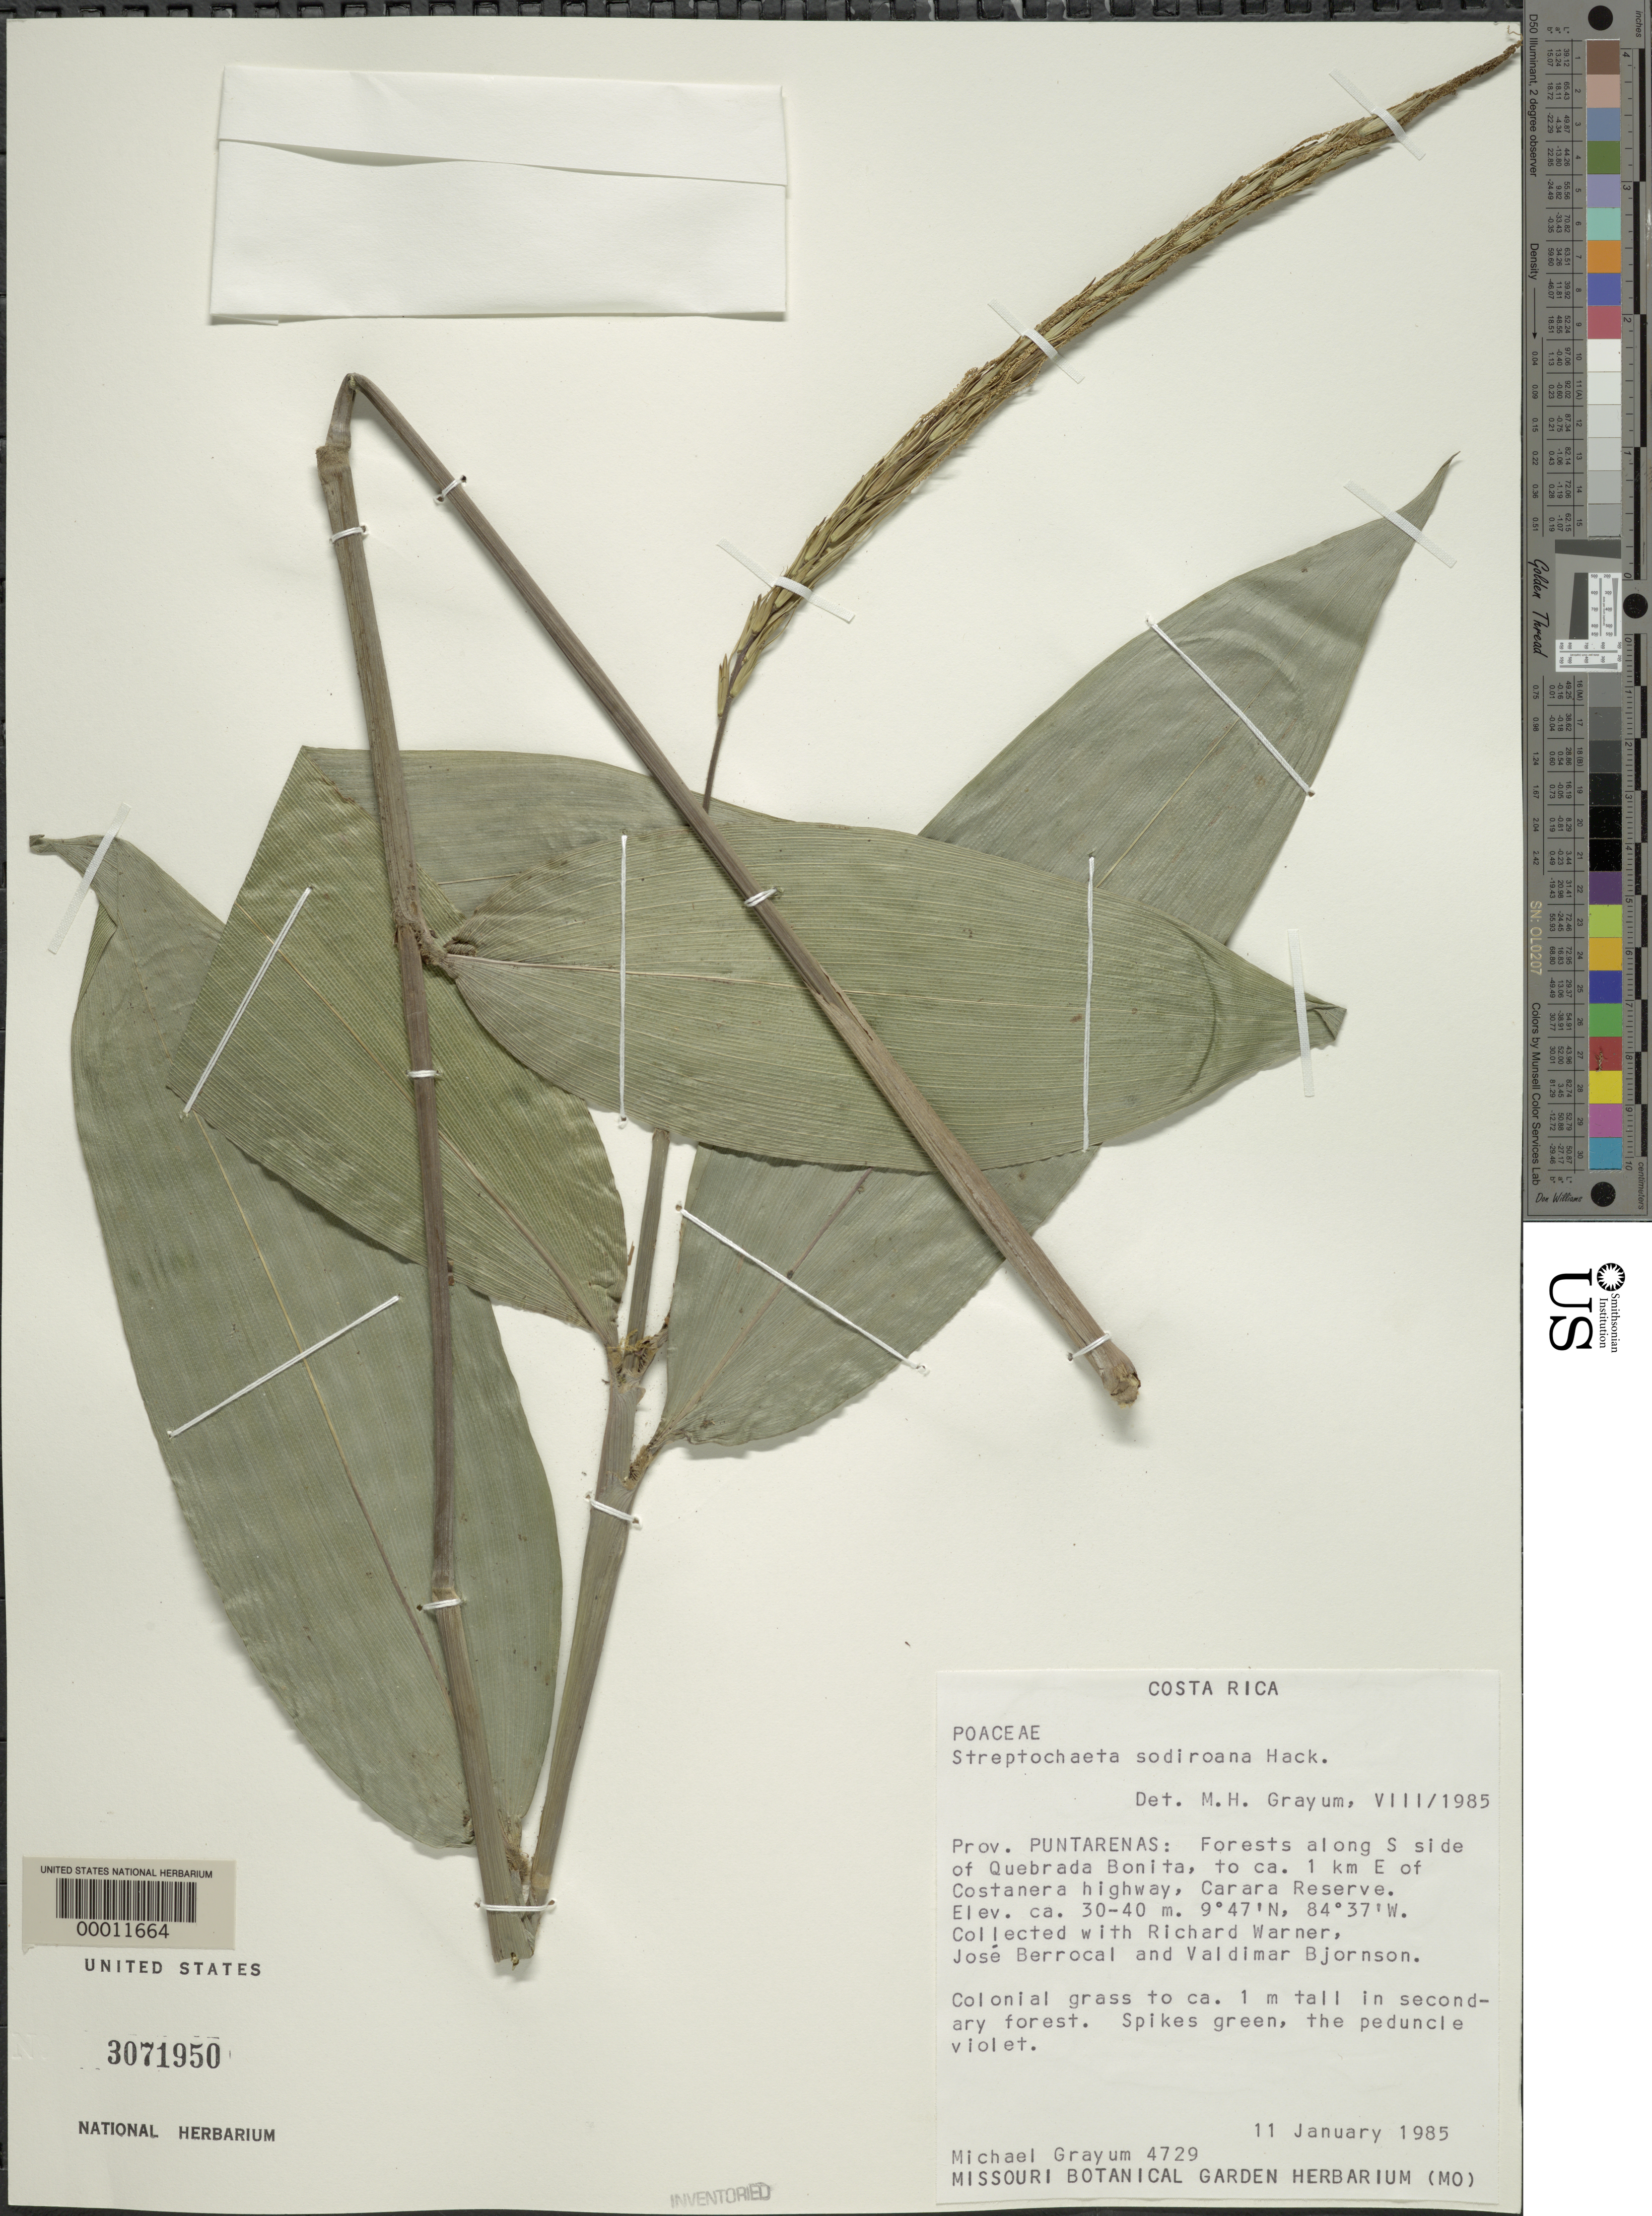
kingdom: Plantae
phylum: Tracheophyta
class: Liliopsida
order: Poales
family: Poaceae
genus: Streptochaeta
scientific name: Streptochaeta sodiroana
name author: Hack.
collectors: M. H. Grayum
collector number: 4729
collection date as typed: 11 Jan 1985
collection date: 1985-01-11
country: Costa Rica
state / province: Puntarenas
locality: Quebrada bonita, carara reserve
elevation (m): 30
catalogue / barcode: US 3071950